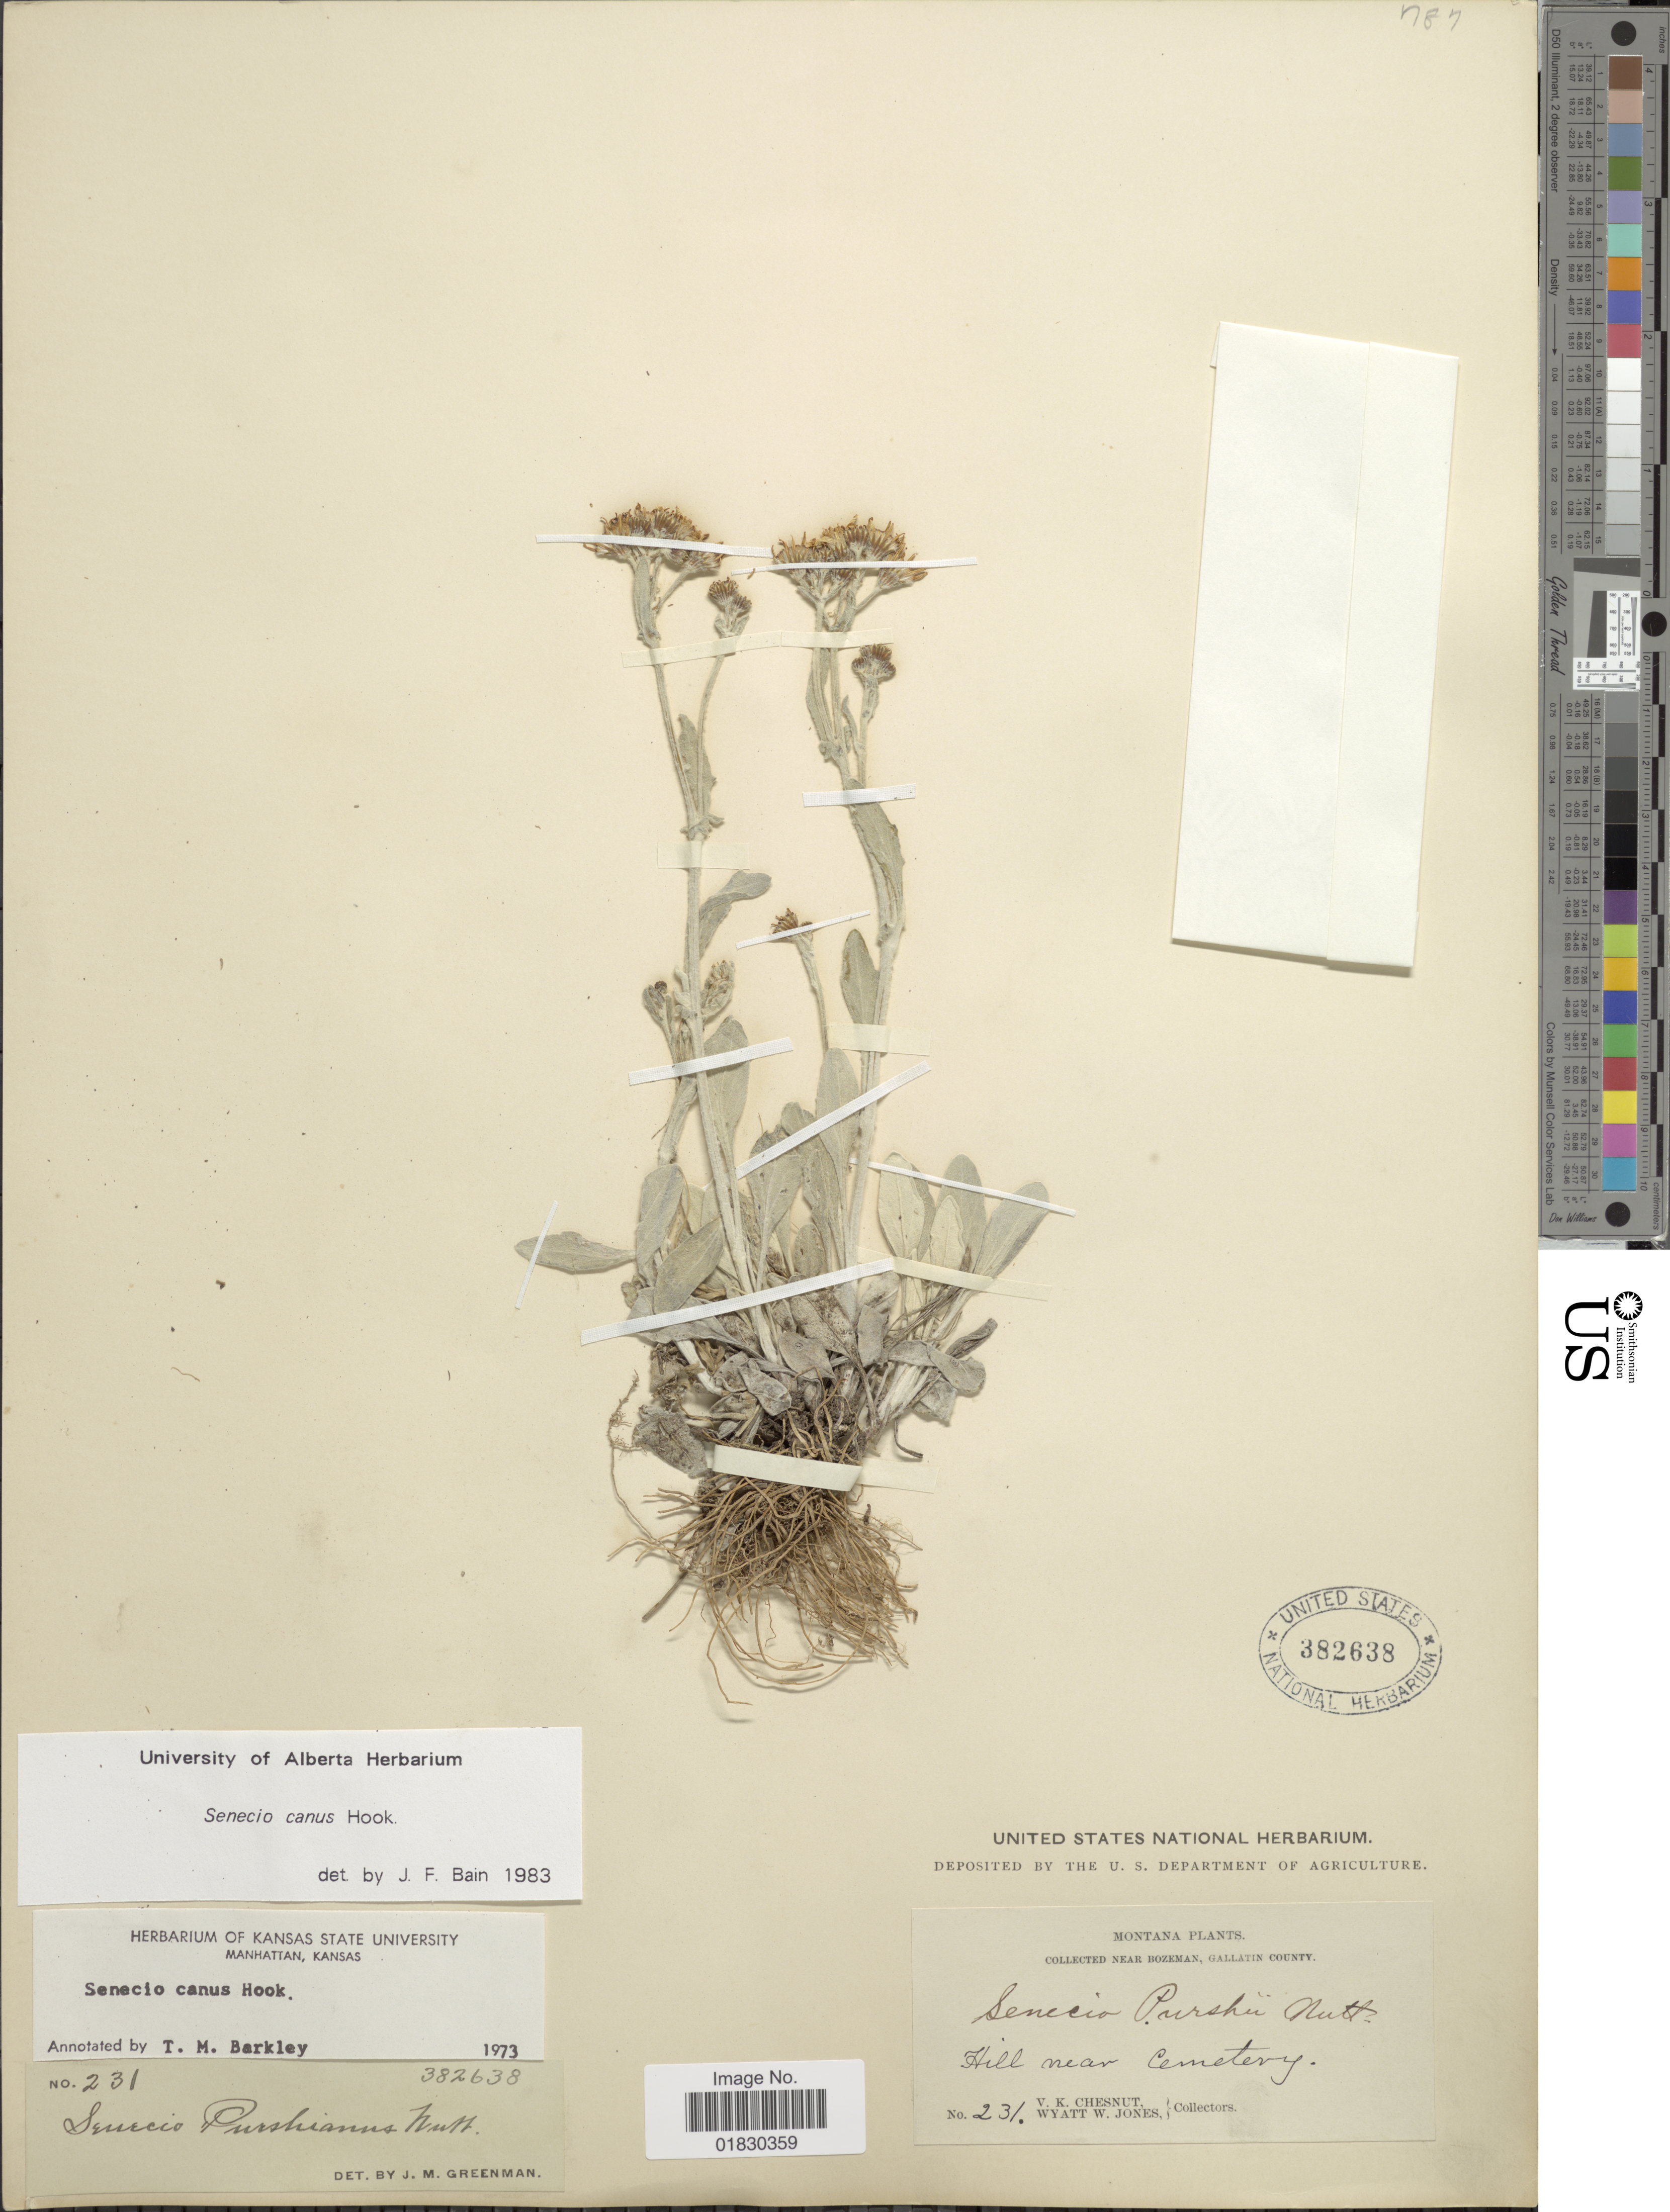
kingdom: Plantae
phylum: Tracheophyta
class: Magnoliopsida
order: Asterales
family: Asteraceae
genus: Packera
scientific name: Packera cana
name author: (Hook.) W.A. Weber & Á. Löve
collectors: V. Chesnut & W. W. Jones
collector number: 231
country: United States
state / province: Montana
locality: Hill near Cemetery, Near Bozeman, Gallatin County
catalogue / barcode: US 382638